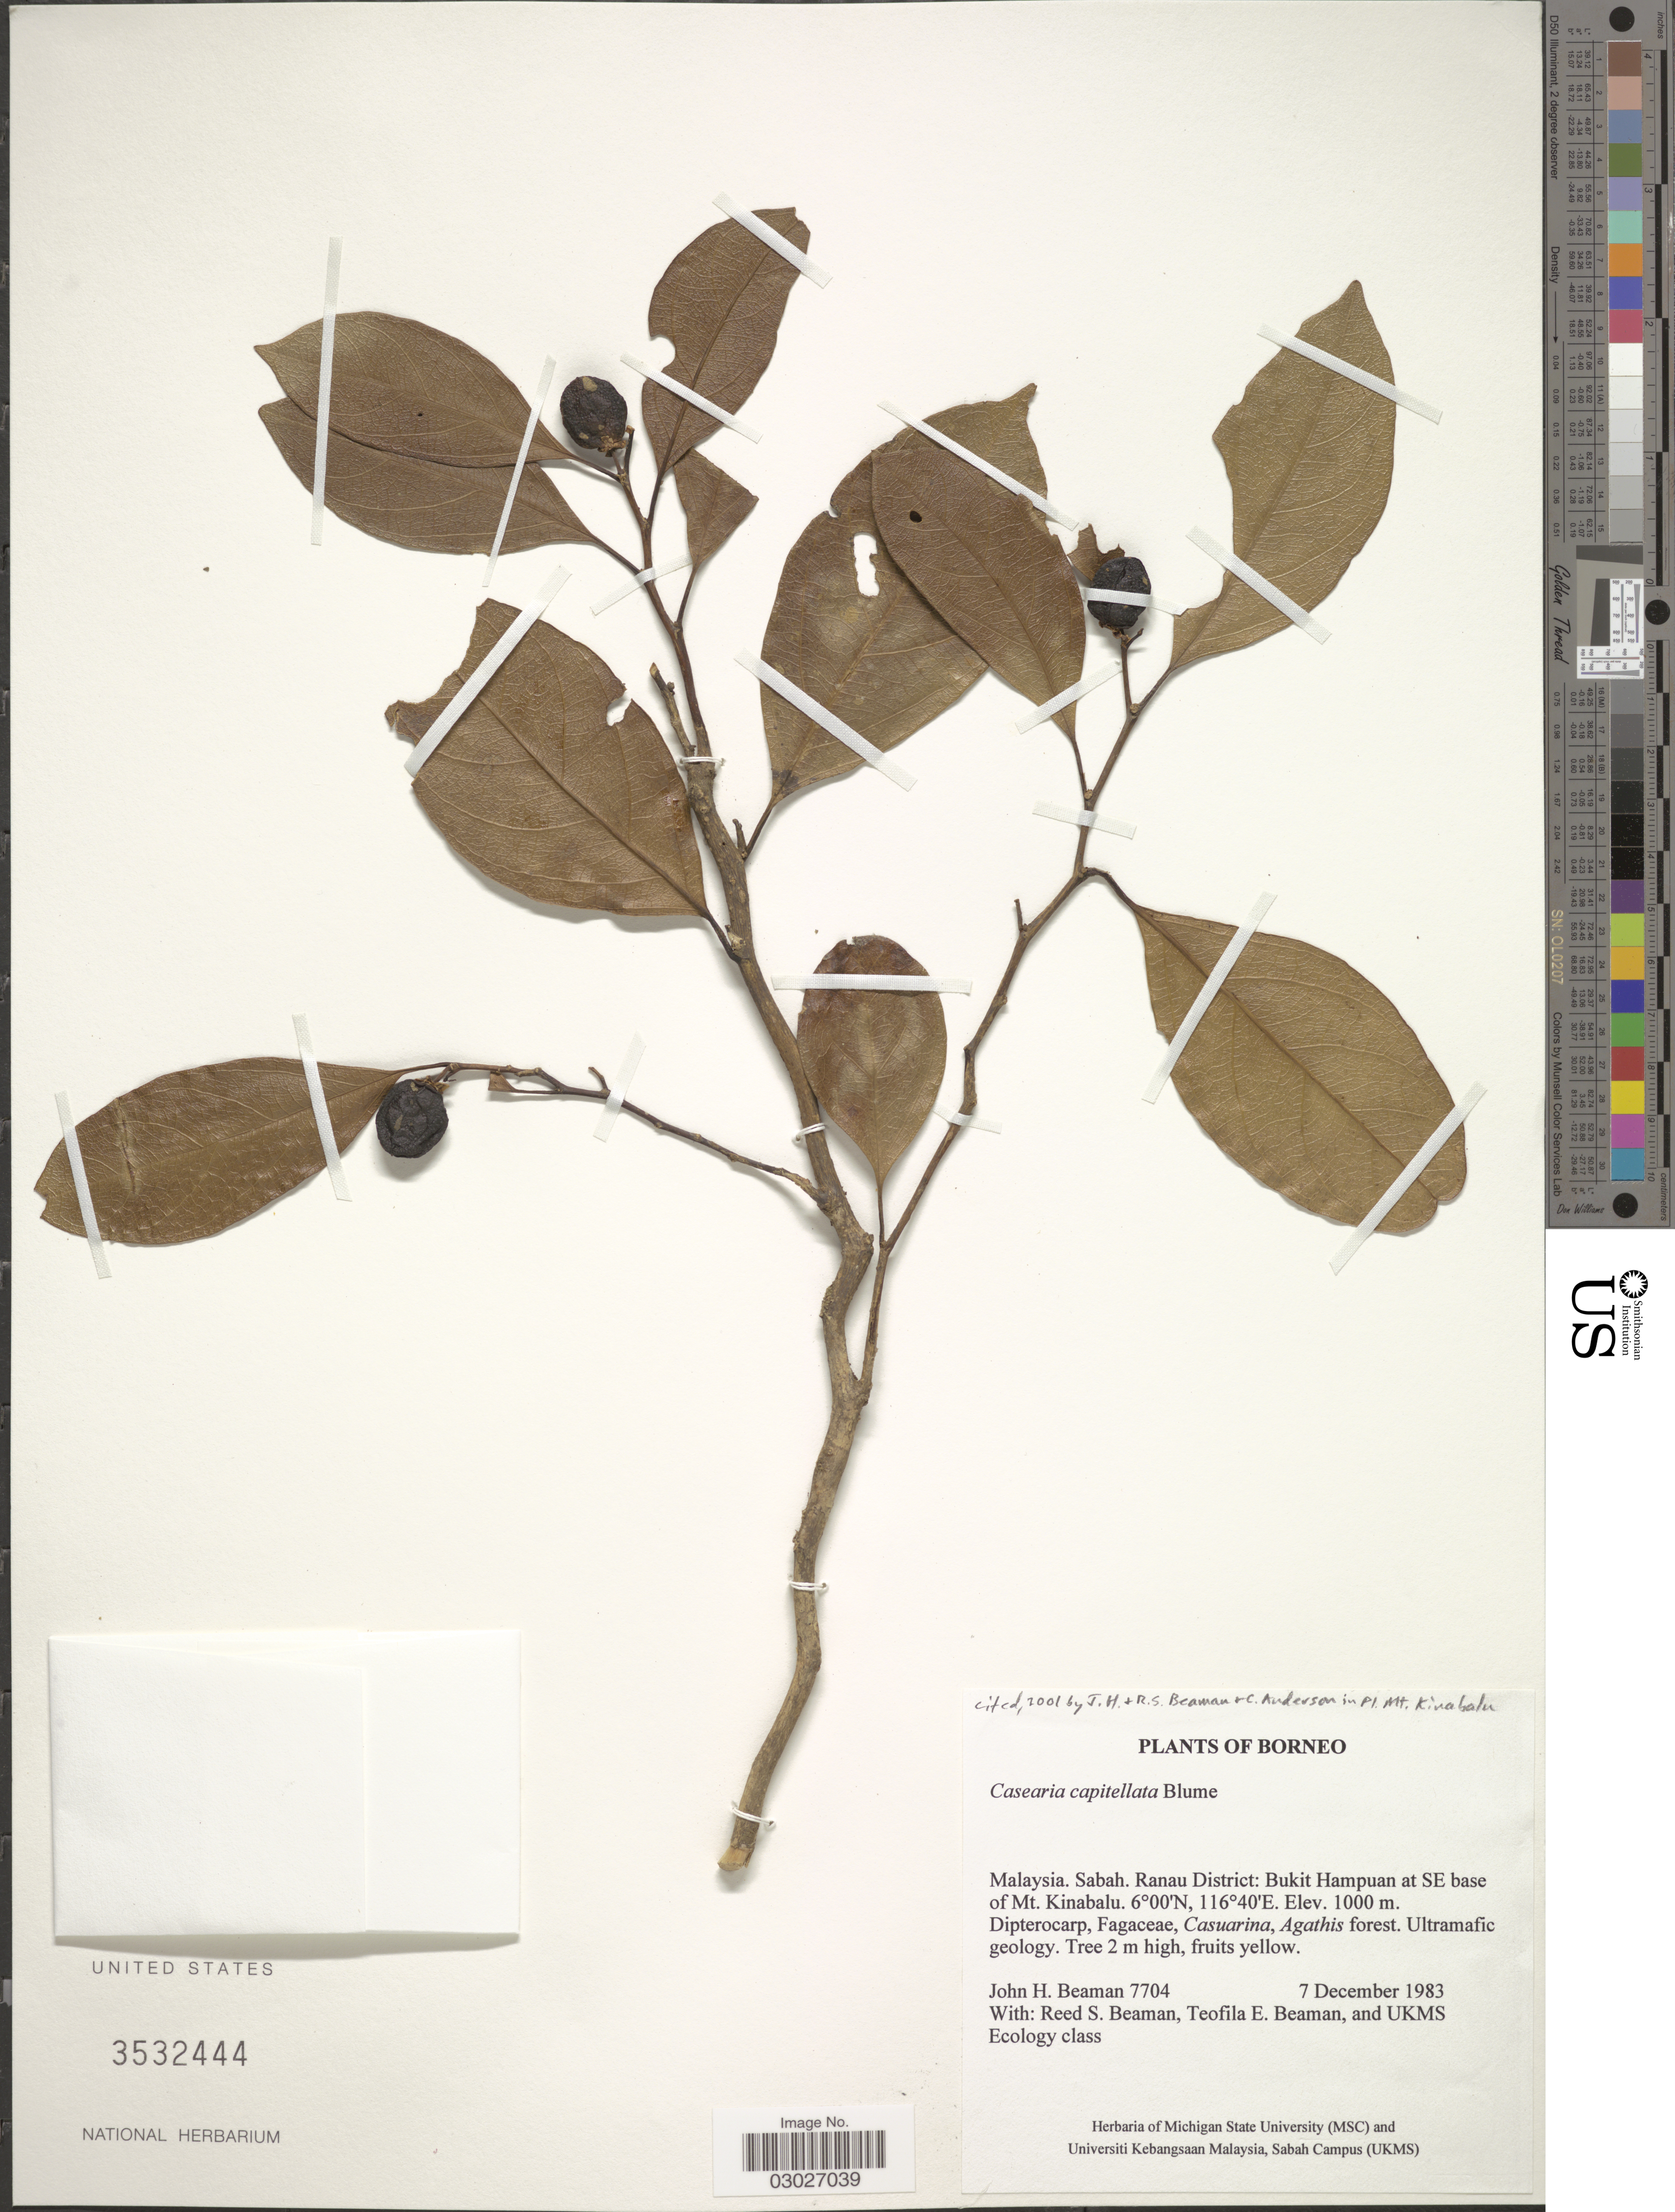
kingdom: Plantae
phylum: Tracheophyta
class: Magnoliopsida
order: Malpighiales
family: Salicaceae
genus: Casearia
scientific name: Casearia capitellata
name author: Blume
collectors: J. H. Beaman, R. S. Beaman, T. E. Beaman & UKMS Ecology Class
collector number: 7704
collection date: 1983-12-07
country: Malaysia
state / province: Sabah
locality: Ranau District: Bukit Hampuan at SE base of Mt. Kinabalu.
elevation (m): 1000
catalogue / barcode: US 3532444